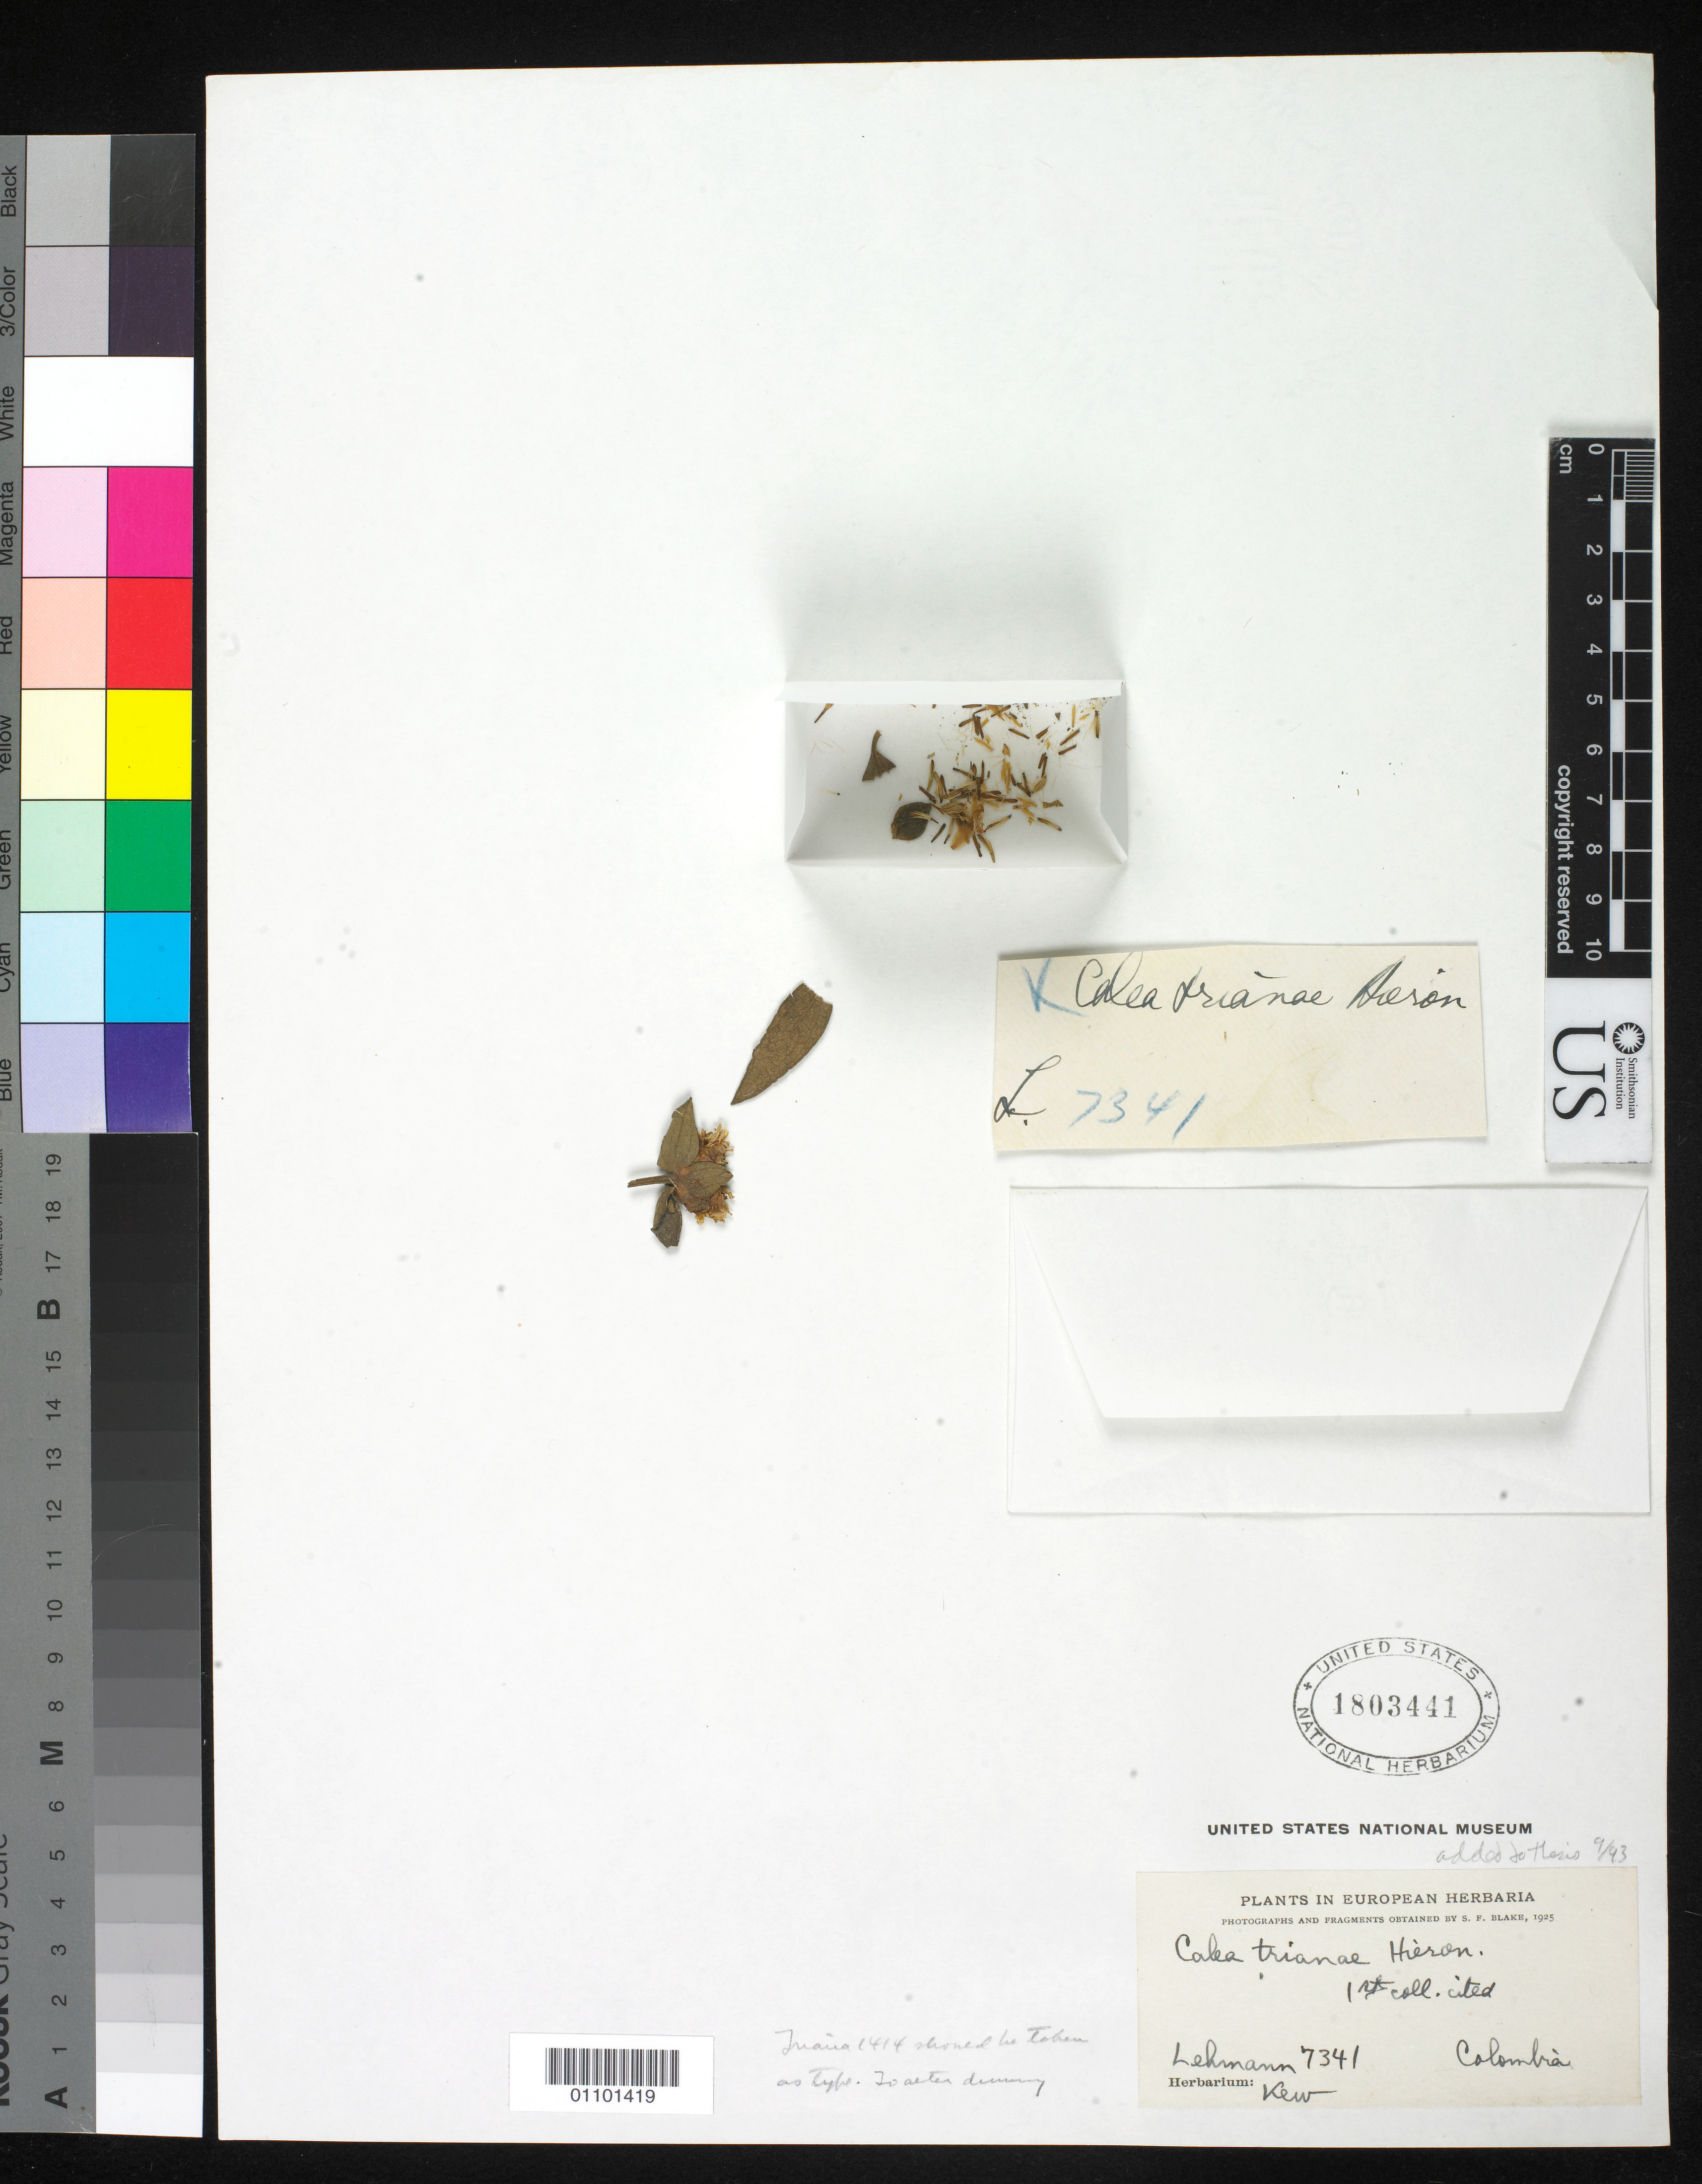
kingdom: Plantae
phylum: Tracheophyta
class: Magnoliopsida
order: Asterales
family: Asteraceae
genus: Calea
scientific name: Calea trianae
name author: Hieron.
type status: Syntype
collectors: J. J. Triana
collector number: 7341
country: Colombia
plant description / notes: Photographs and fragments from European Herbaria.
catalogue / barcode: US 1803441